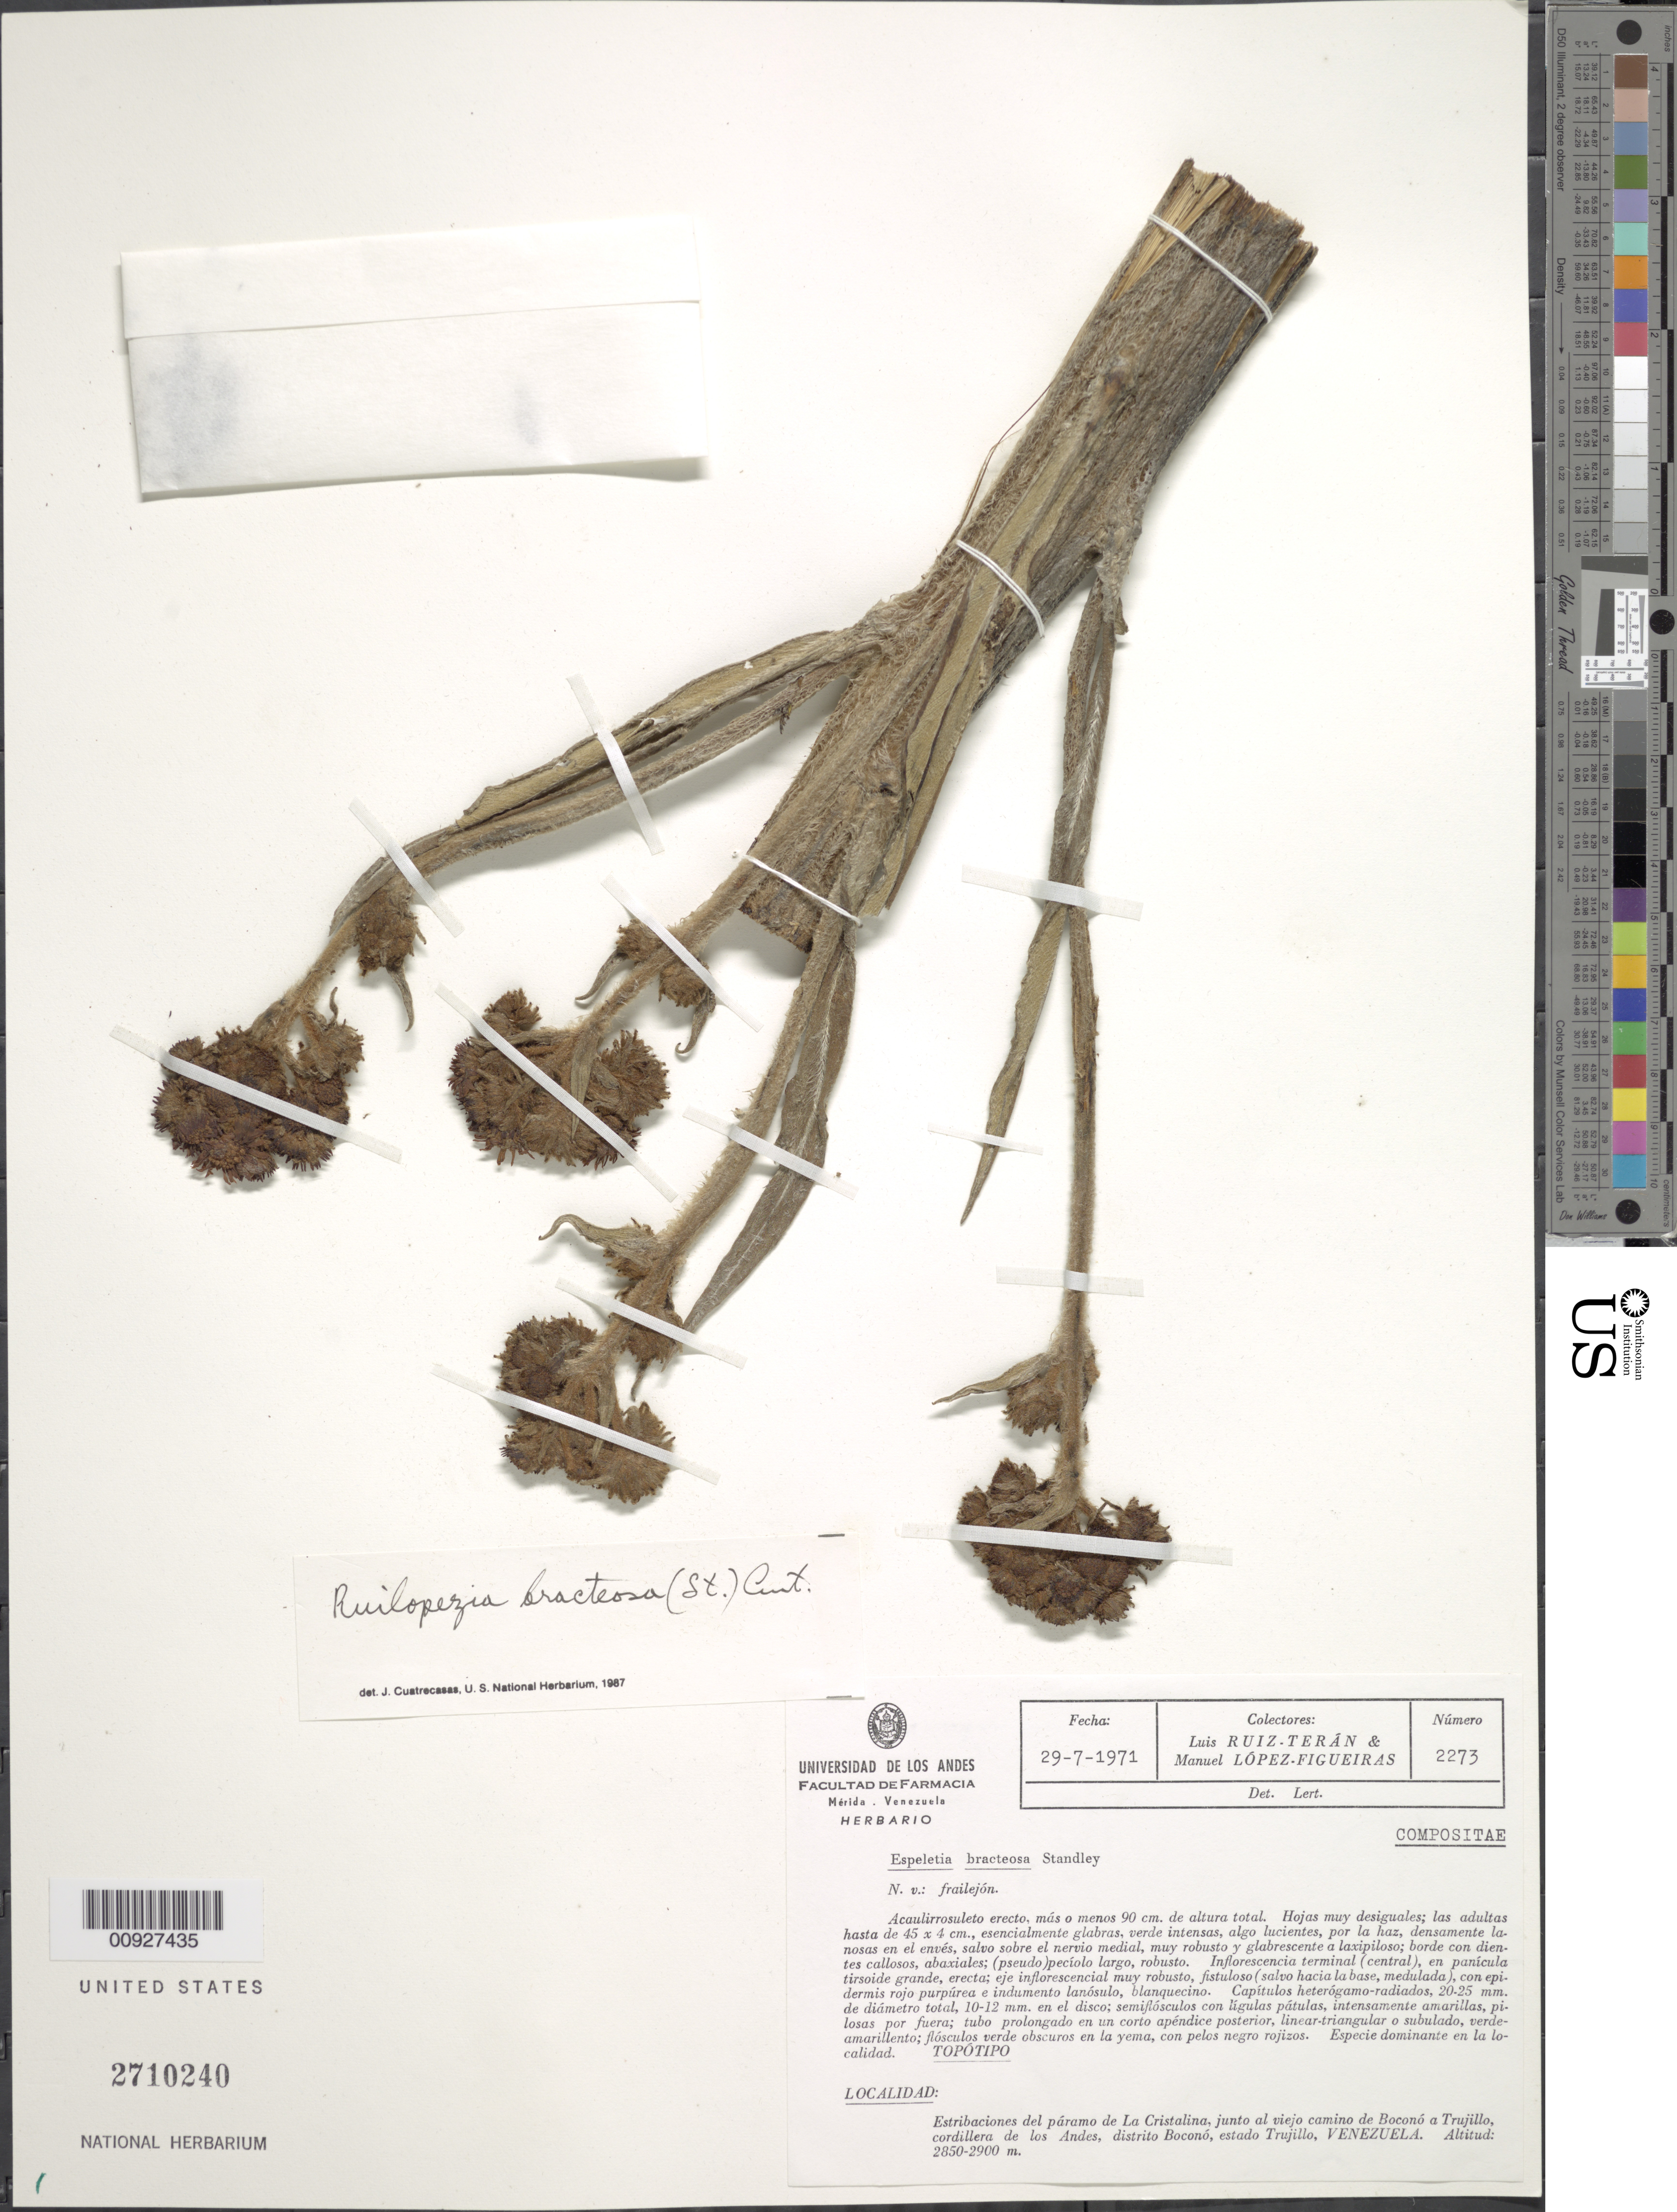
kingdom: Plantae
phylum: Tracheophyta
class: Magnoliopsida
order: Asterales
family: Asteraceae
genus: Ruilopezia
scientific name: Ruilopezia bracteosa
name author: (Standl.) Cuatrec.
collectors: L. Teran & M. López Figueiras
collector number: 2273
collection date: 1971-07-29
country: Venezuela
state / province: Trujillo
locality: Estribaciones del paramo de La Cristalina, junto al viejo camino de Bocono a Trujillo, Cordillera de los Andes, Distrito Bocono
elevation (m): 2850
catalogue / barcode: US 2710240